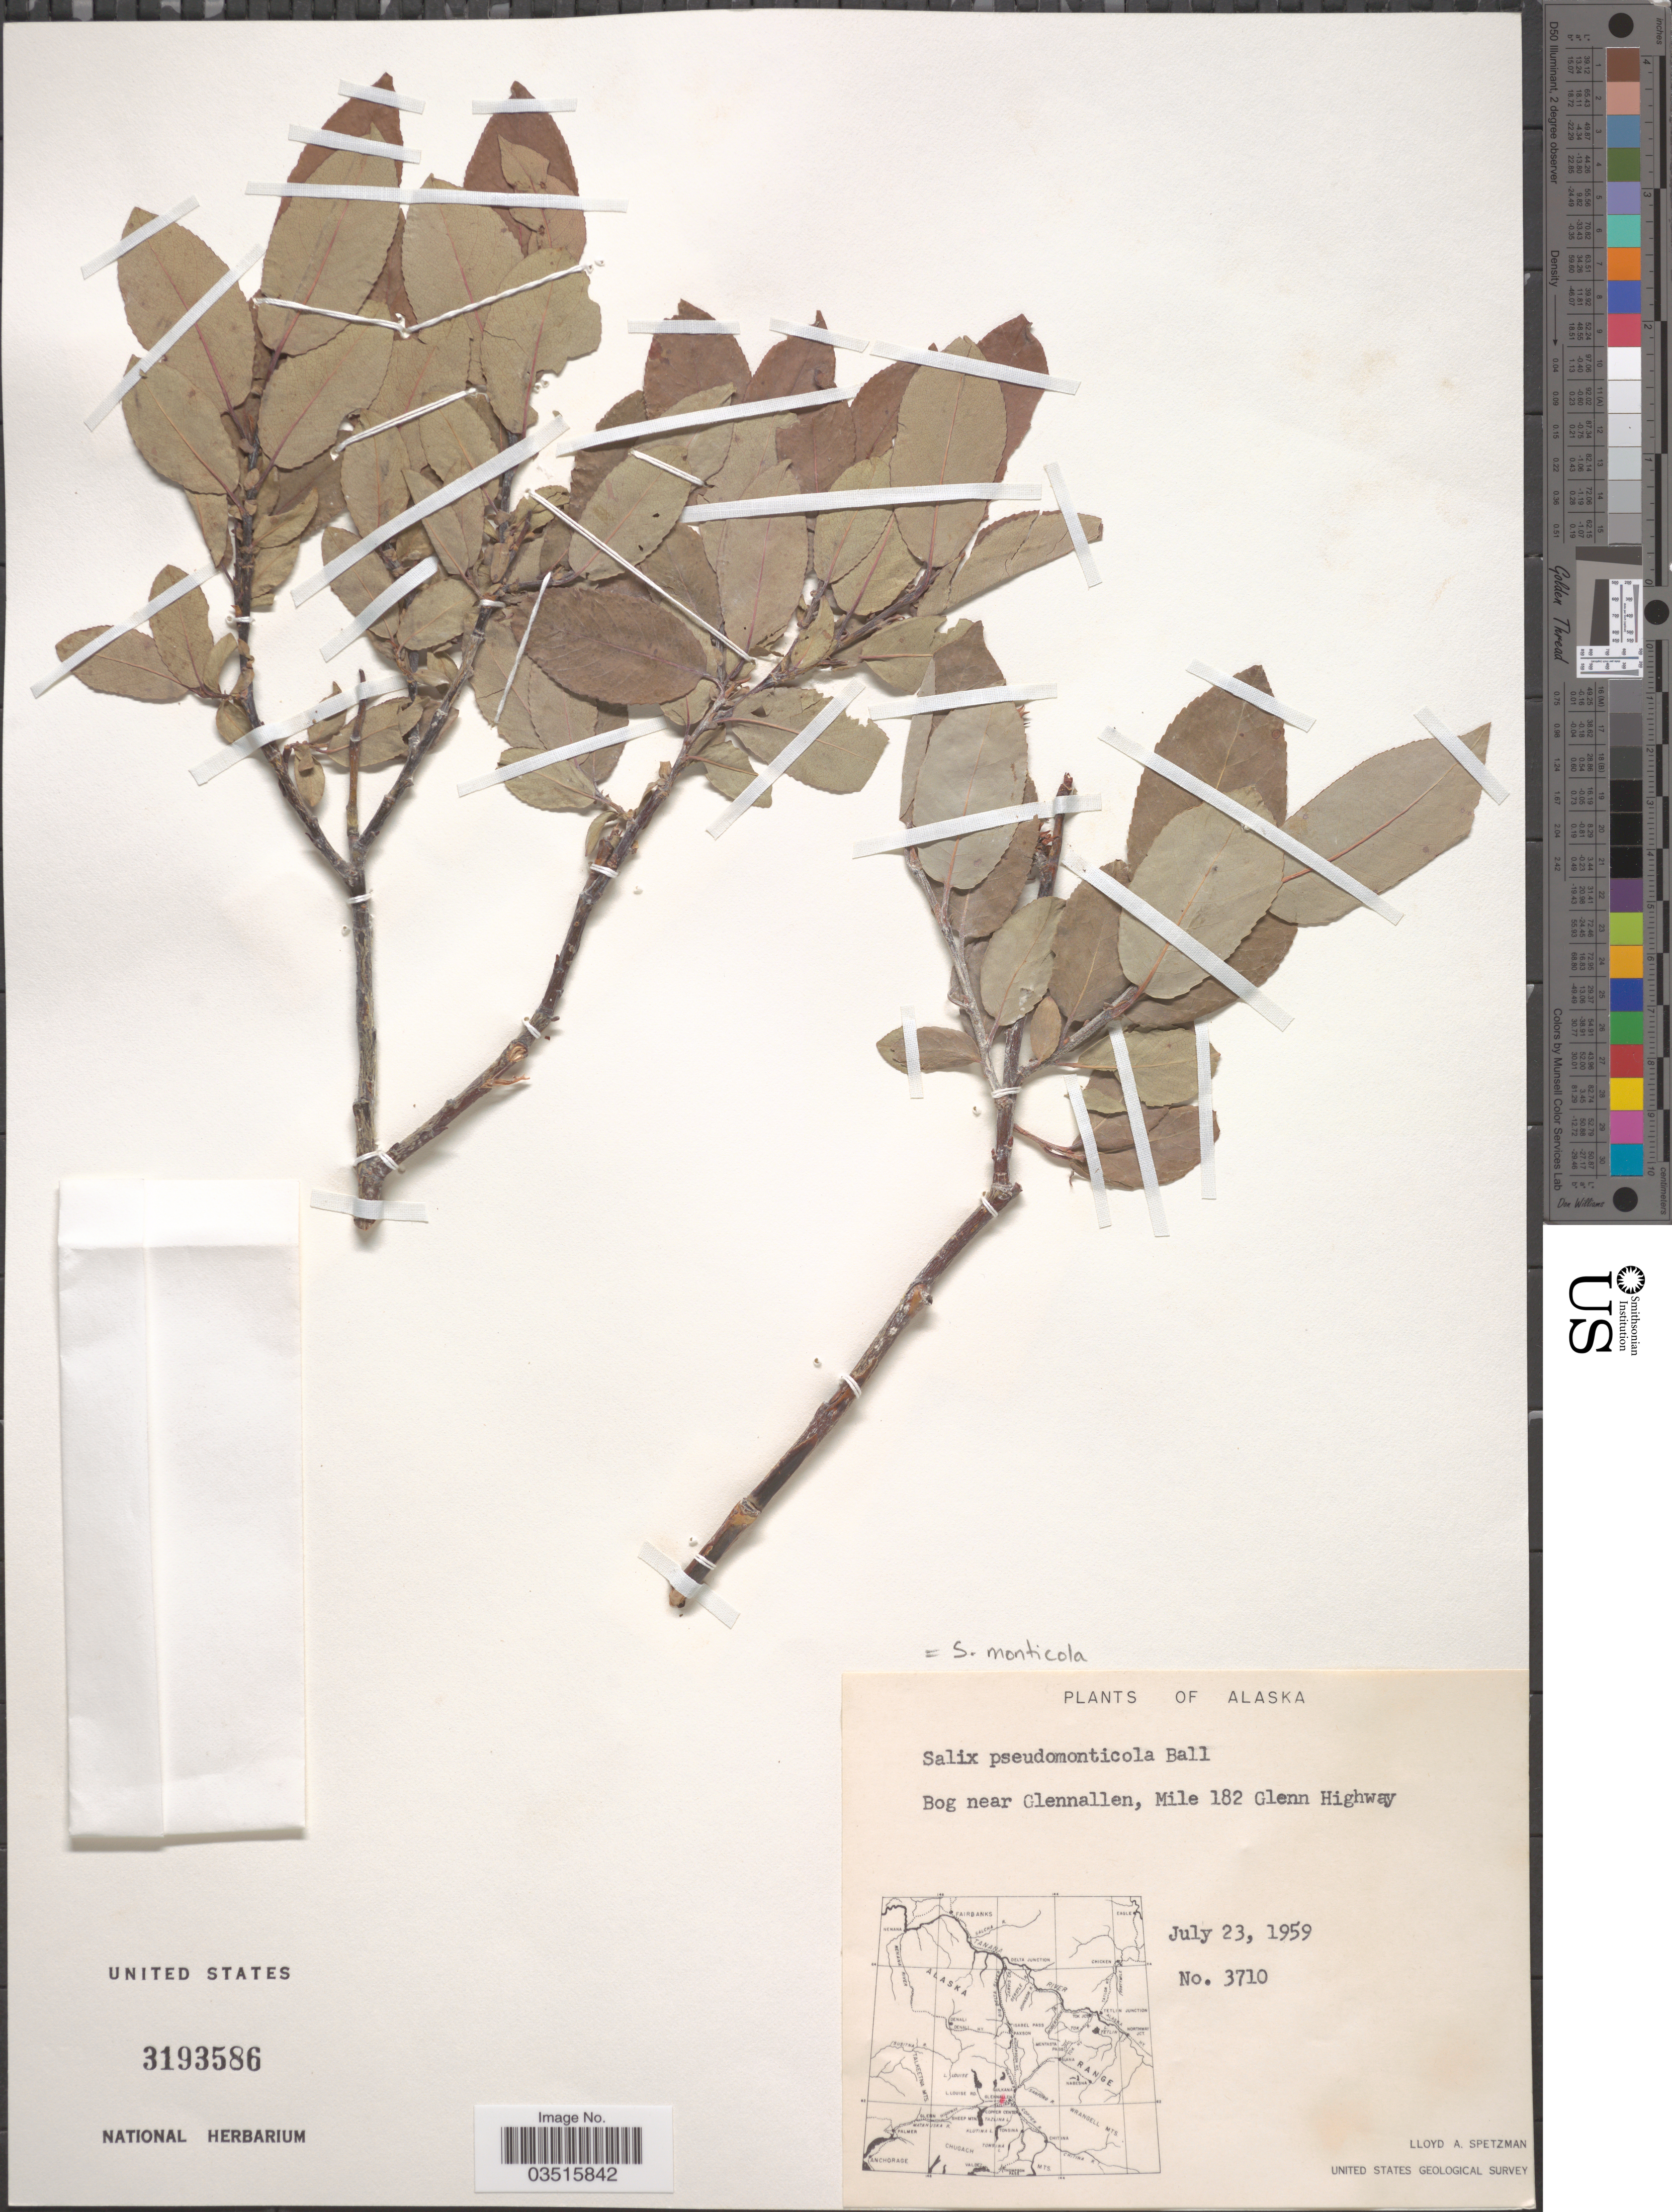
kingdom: Plantae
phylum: Tracheophyta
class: Magnoliopsida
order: Malpighiales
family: Salicaceae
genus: Salix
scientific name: Salix monticola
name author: Bebb.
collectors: L. Spetzman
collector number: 3710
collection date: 1959-07-23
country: United States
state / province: Alaska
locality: Bog near Glennallen, Mile 182 Glenn Highway.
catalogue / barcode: US 3193586